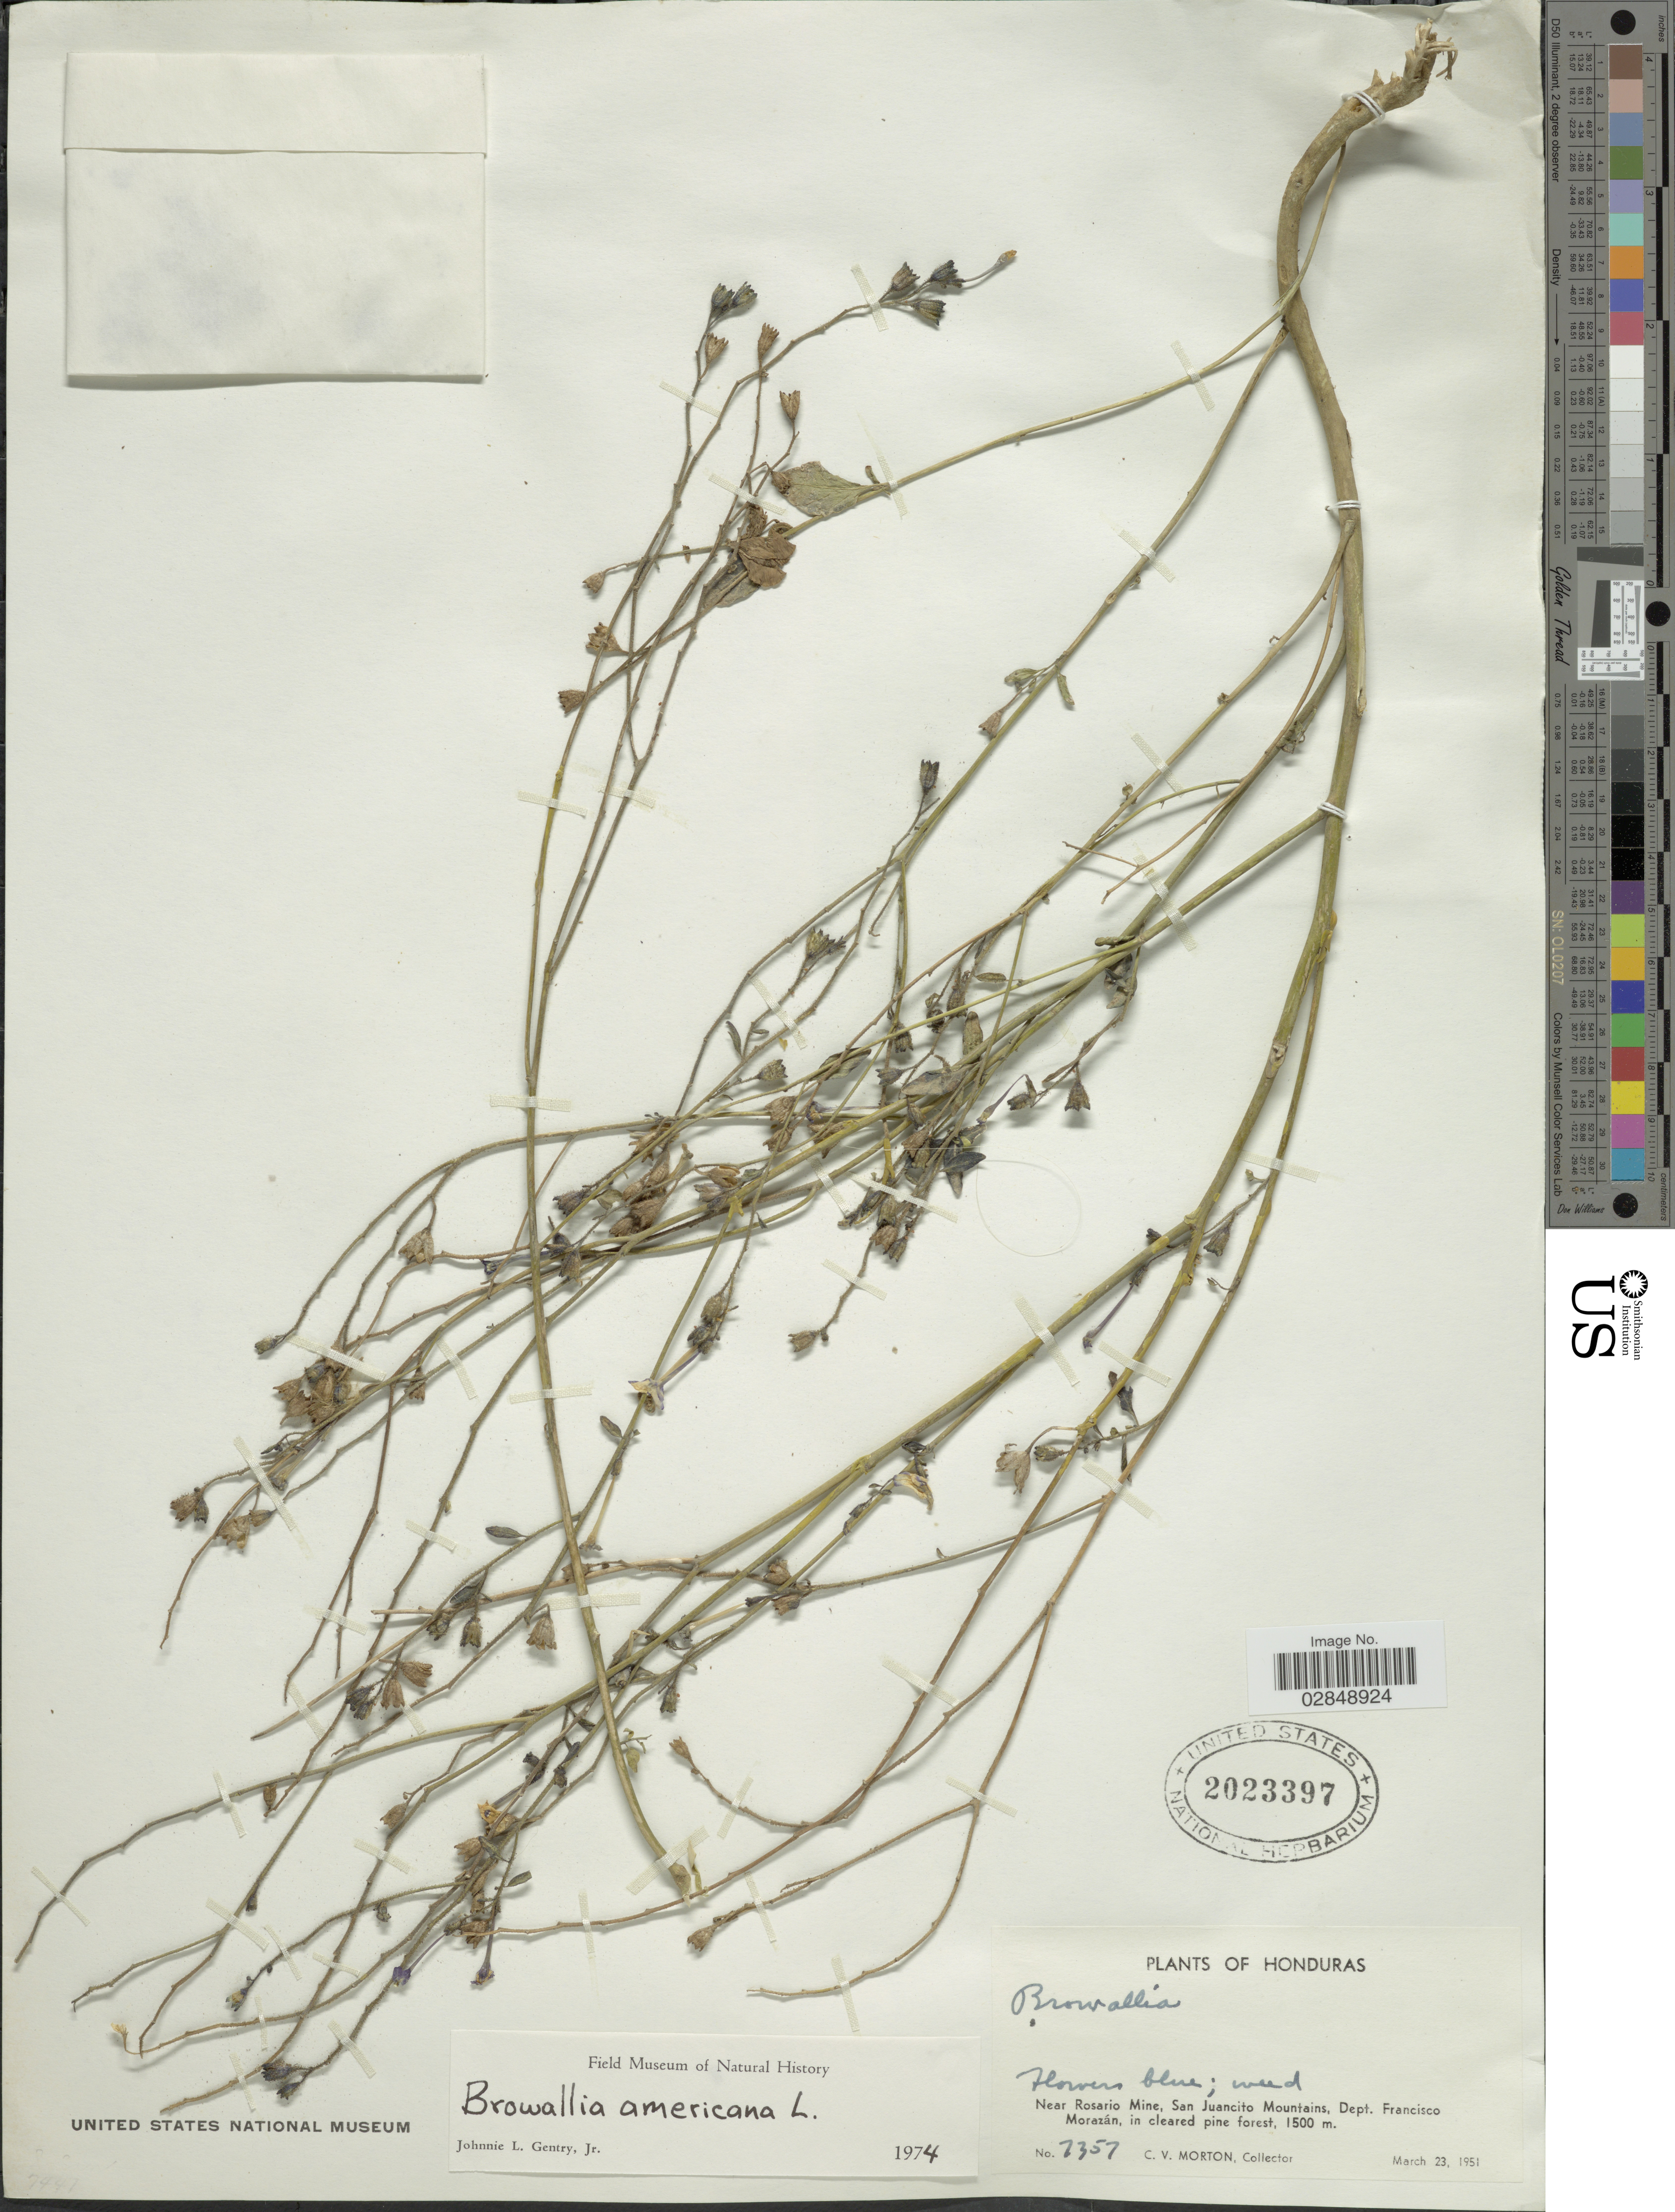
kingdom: Plantae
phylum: Tracheophyta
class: Magnoliopsida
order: Solanales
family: Solanaceae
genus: Browallia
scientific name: Browallia americana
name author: L.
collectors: C. V. Morton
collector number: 7357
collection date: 1951-03-23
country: Honduras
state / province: Fco. Morazán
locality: Near Rosario Mine, San Juancito Mountains, Dept. Francisco Morazán.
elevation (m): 1500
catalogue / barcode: US 2023397